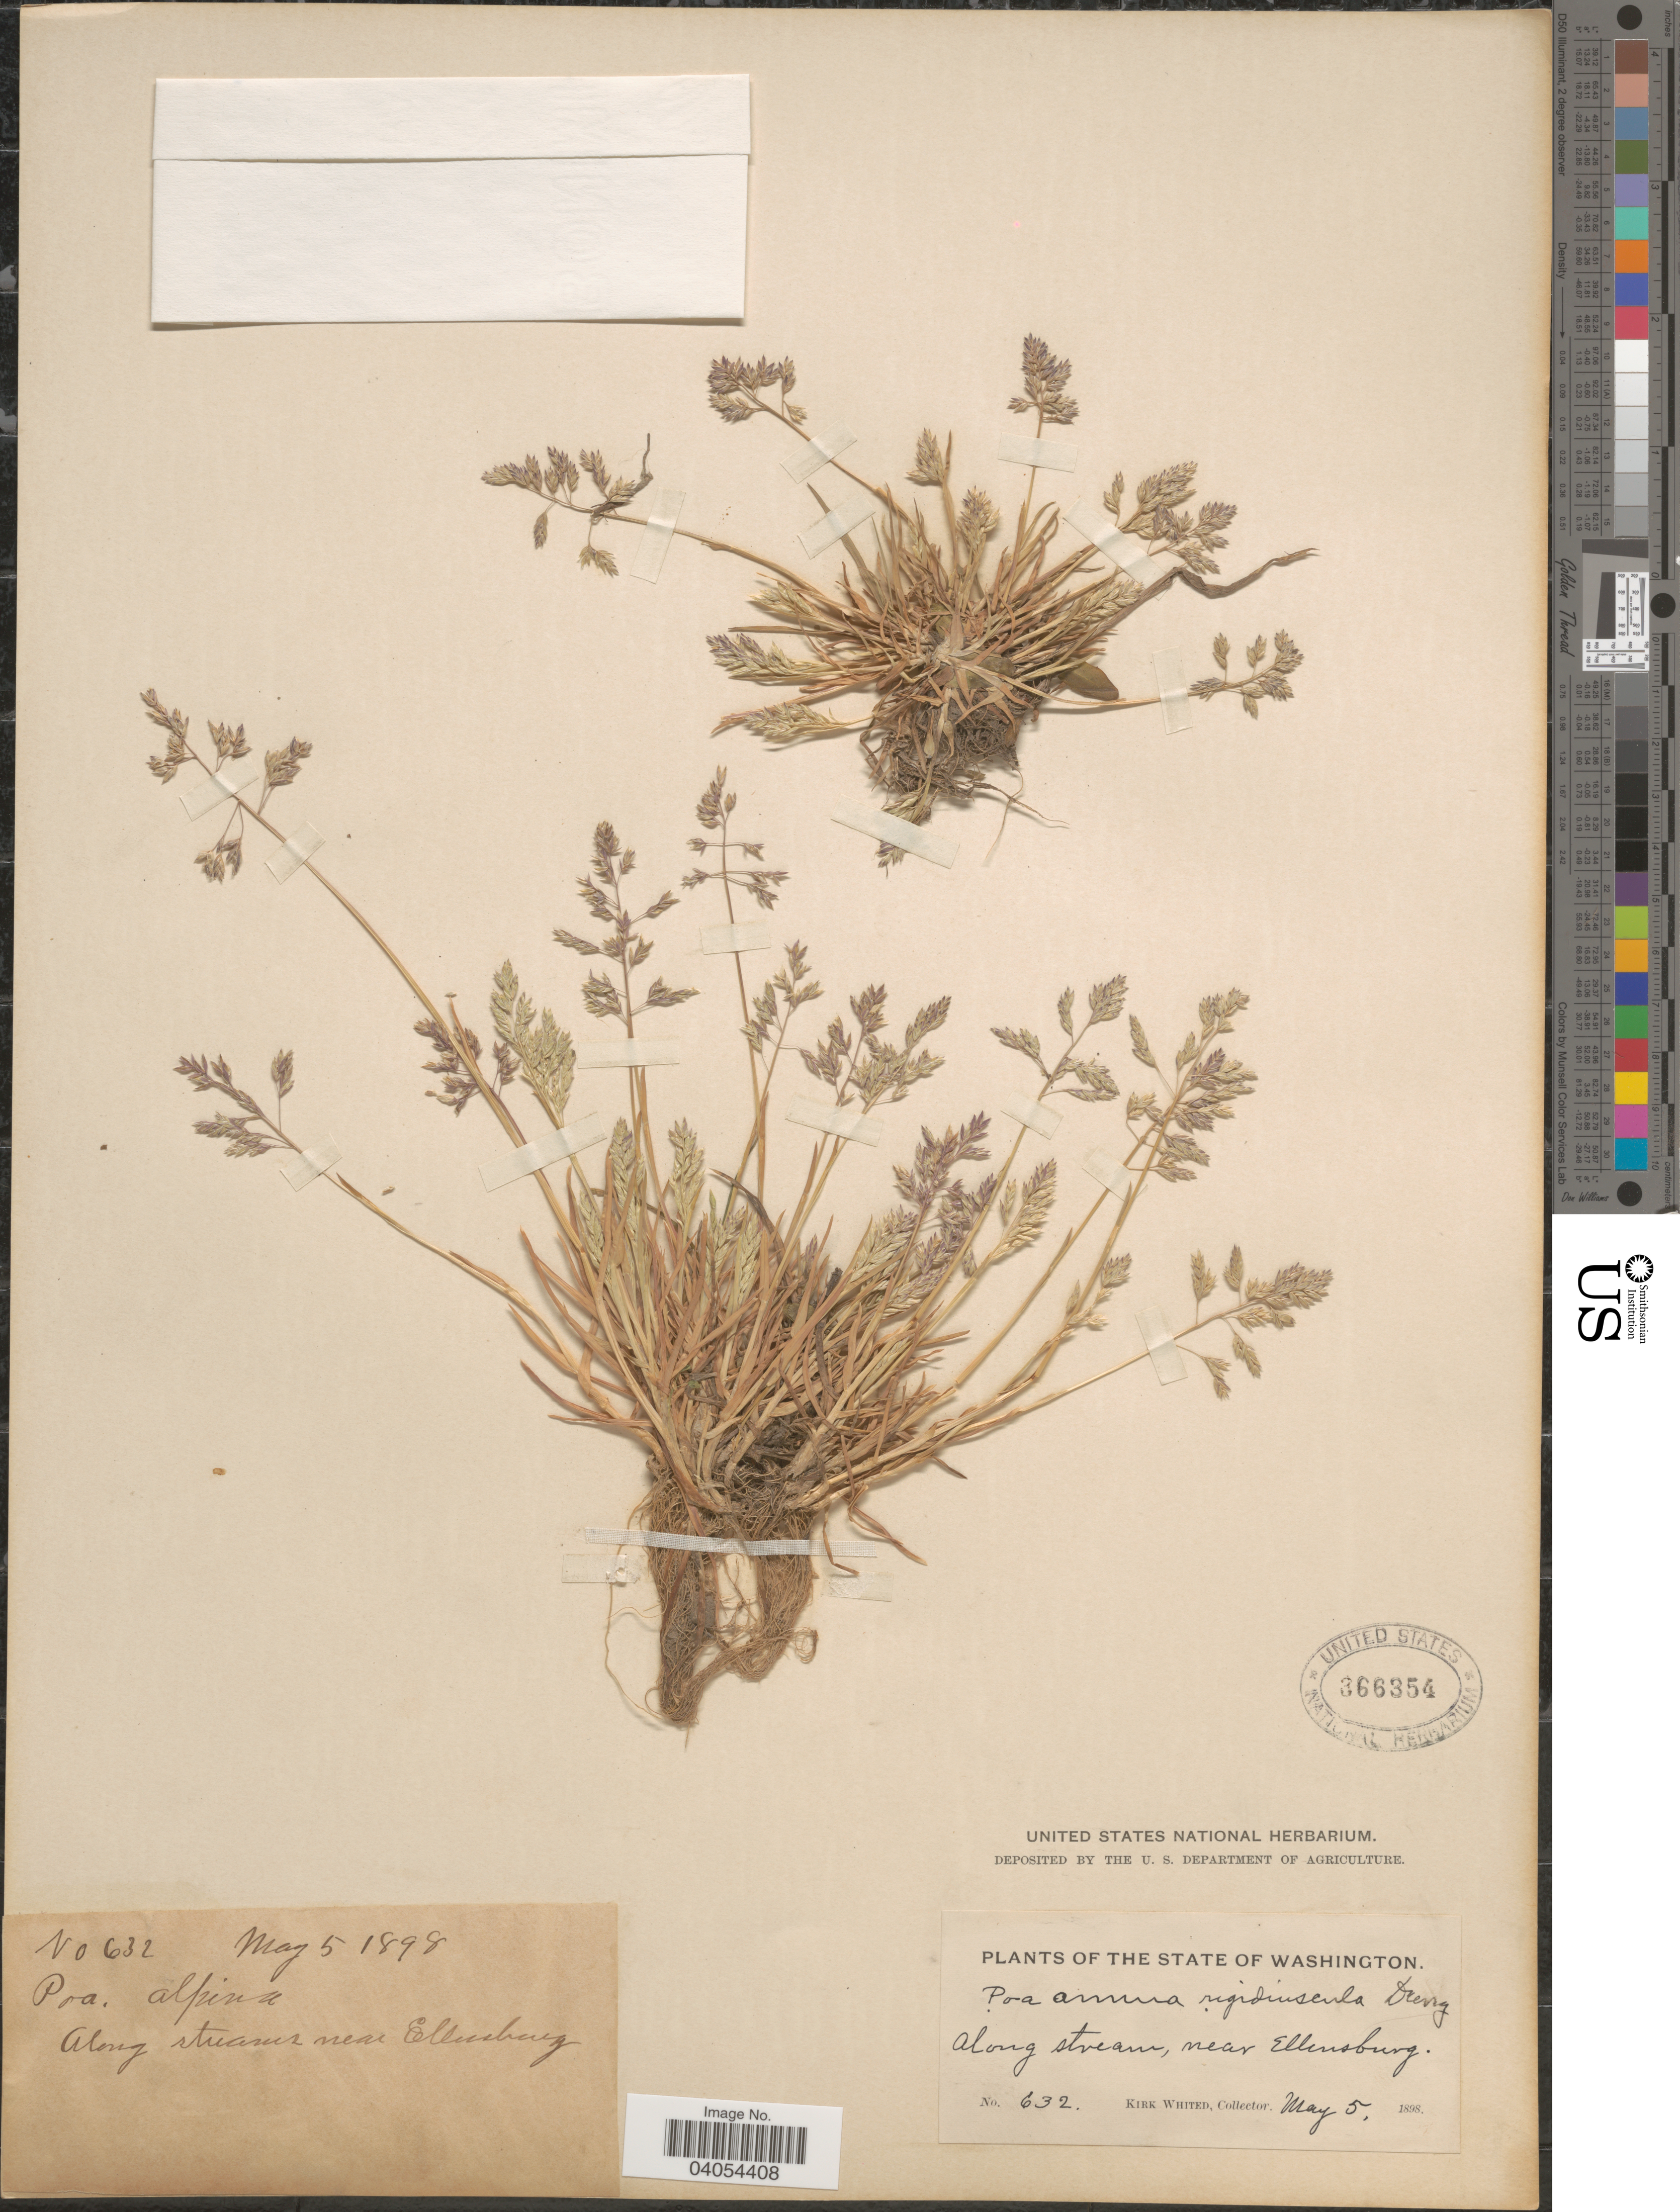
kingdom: Plantae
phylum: Tracheophyta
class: Liliopsida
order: Poales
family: Poaceae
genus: Poa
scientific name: Poa annua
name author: L.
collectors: K. Whited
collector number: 632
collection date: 1898-05-05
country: United States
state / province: Washington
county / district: Kittitas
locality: Along streams near Ellensburg.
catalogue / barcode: US 366354